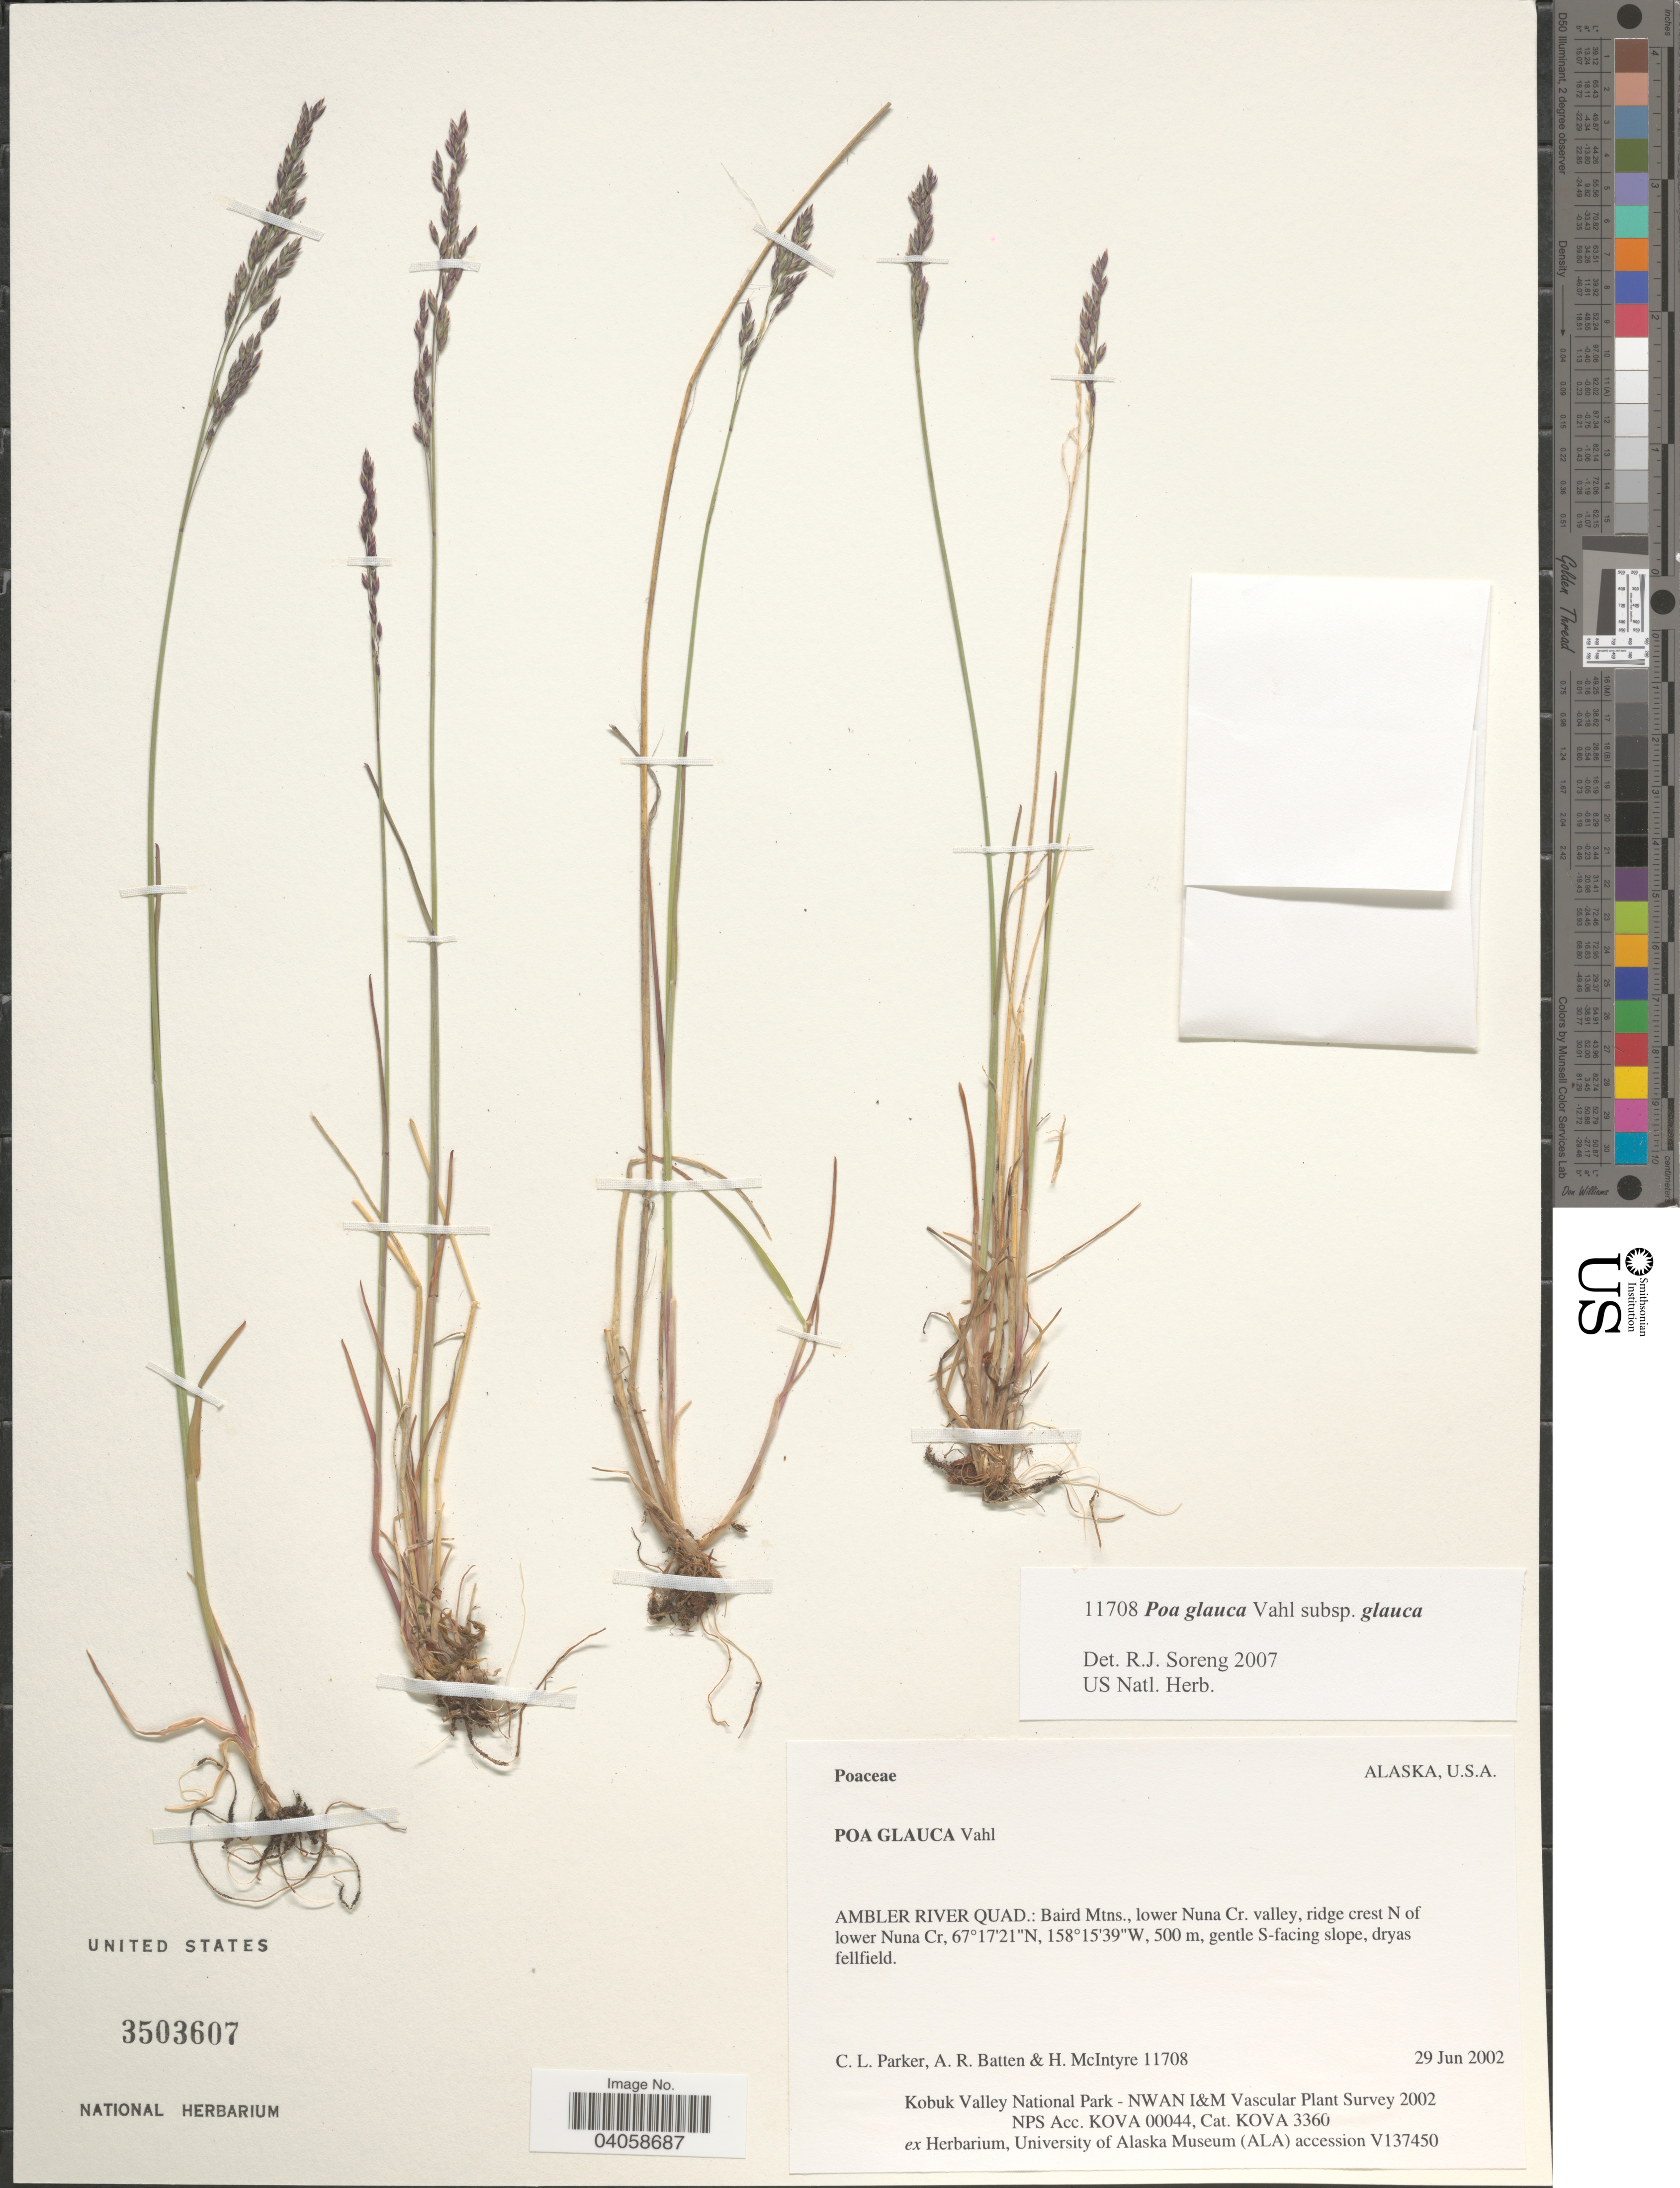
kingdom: Plantae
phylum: Tracheophyta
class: Liliopsida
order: Poales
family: Poaceae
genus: Poa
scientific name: Poa glauca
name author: Vahl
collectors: C. L. Parker, A. Batten & H. McIntyre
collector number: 11708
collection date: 2002-06-29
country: United States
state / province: Alaska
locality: Ambler River Quad.: Baird Mtns., lower Nuna Cr. valley, ridge crest N of lower Nuna Cr., gentle S-facing slope.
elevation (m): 500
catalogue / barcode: US 3503607